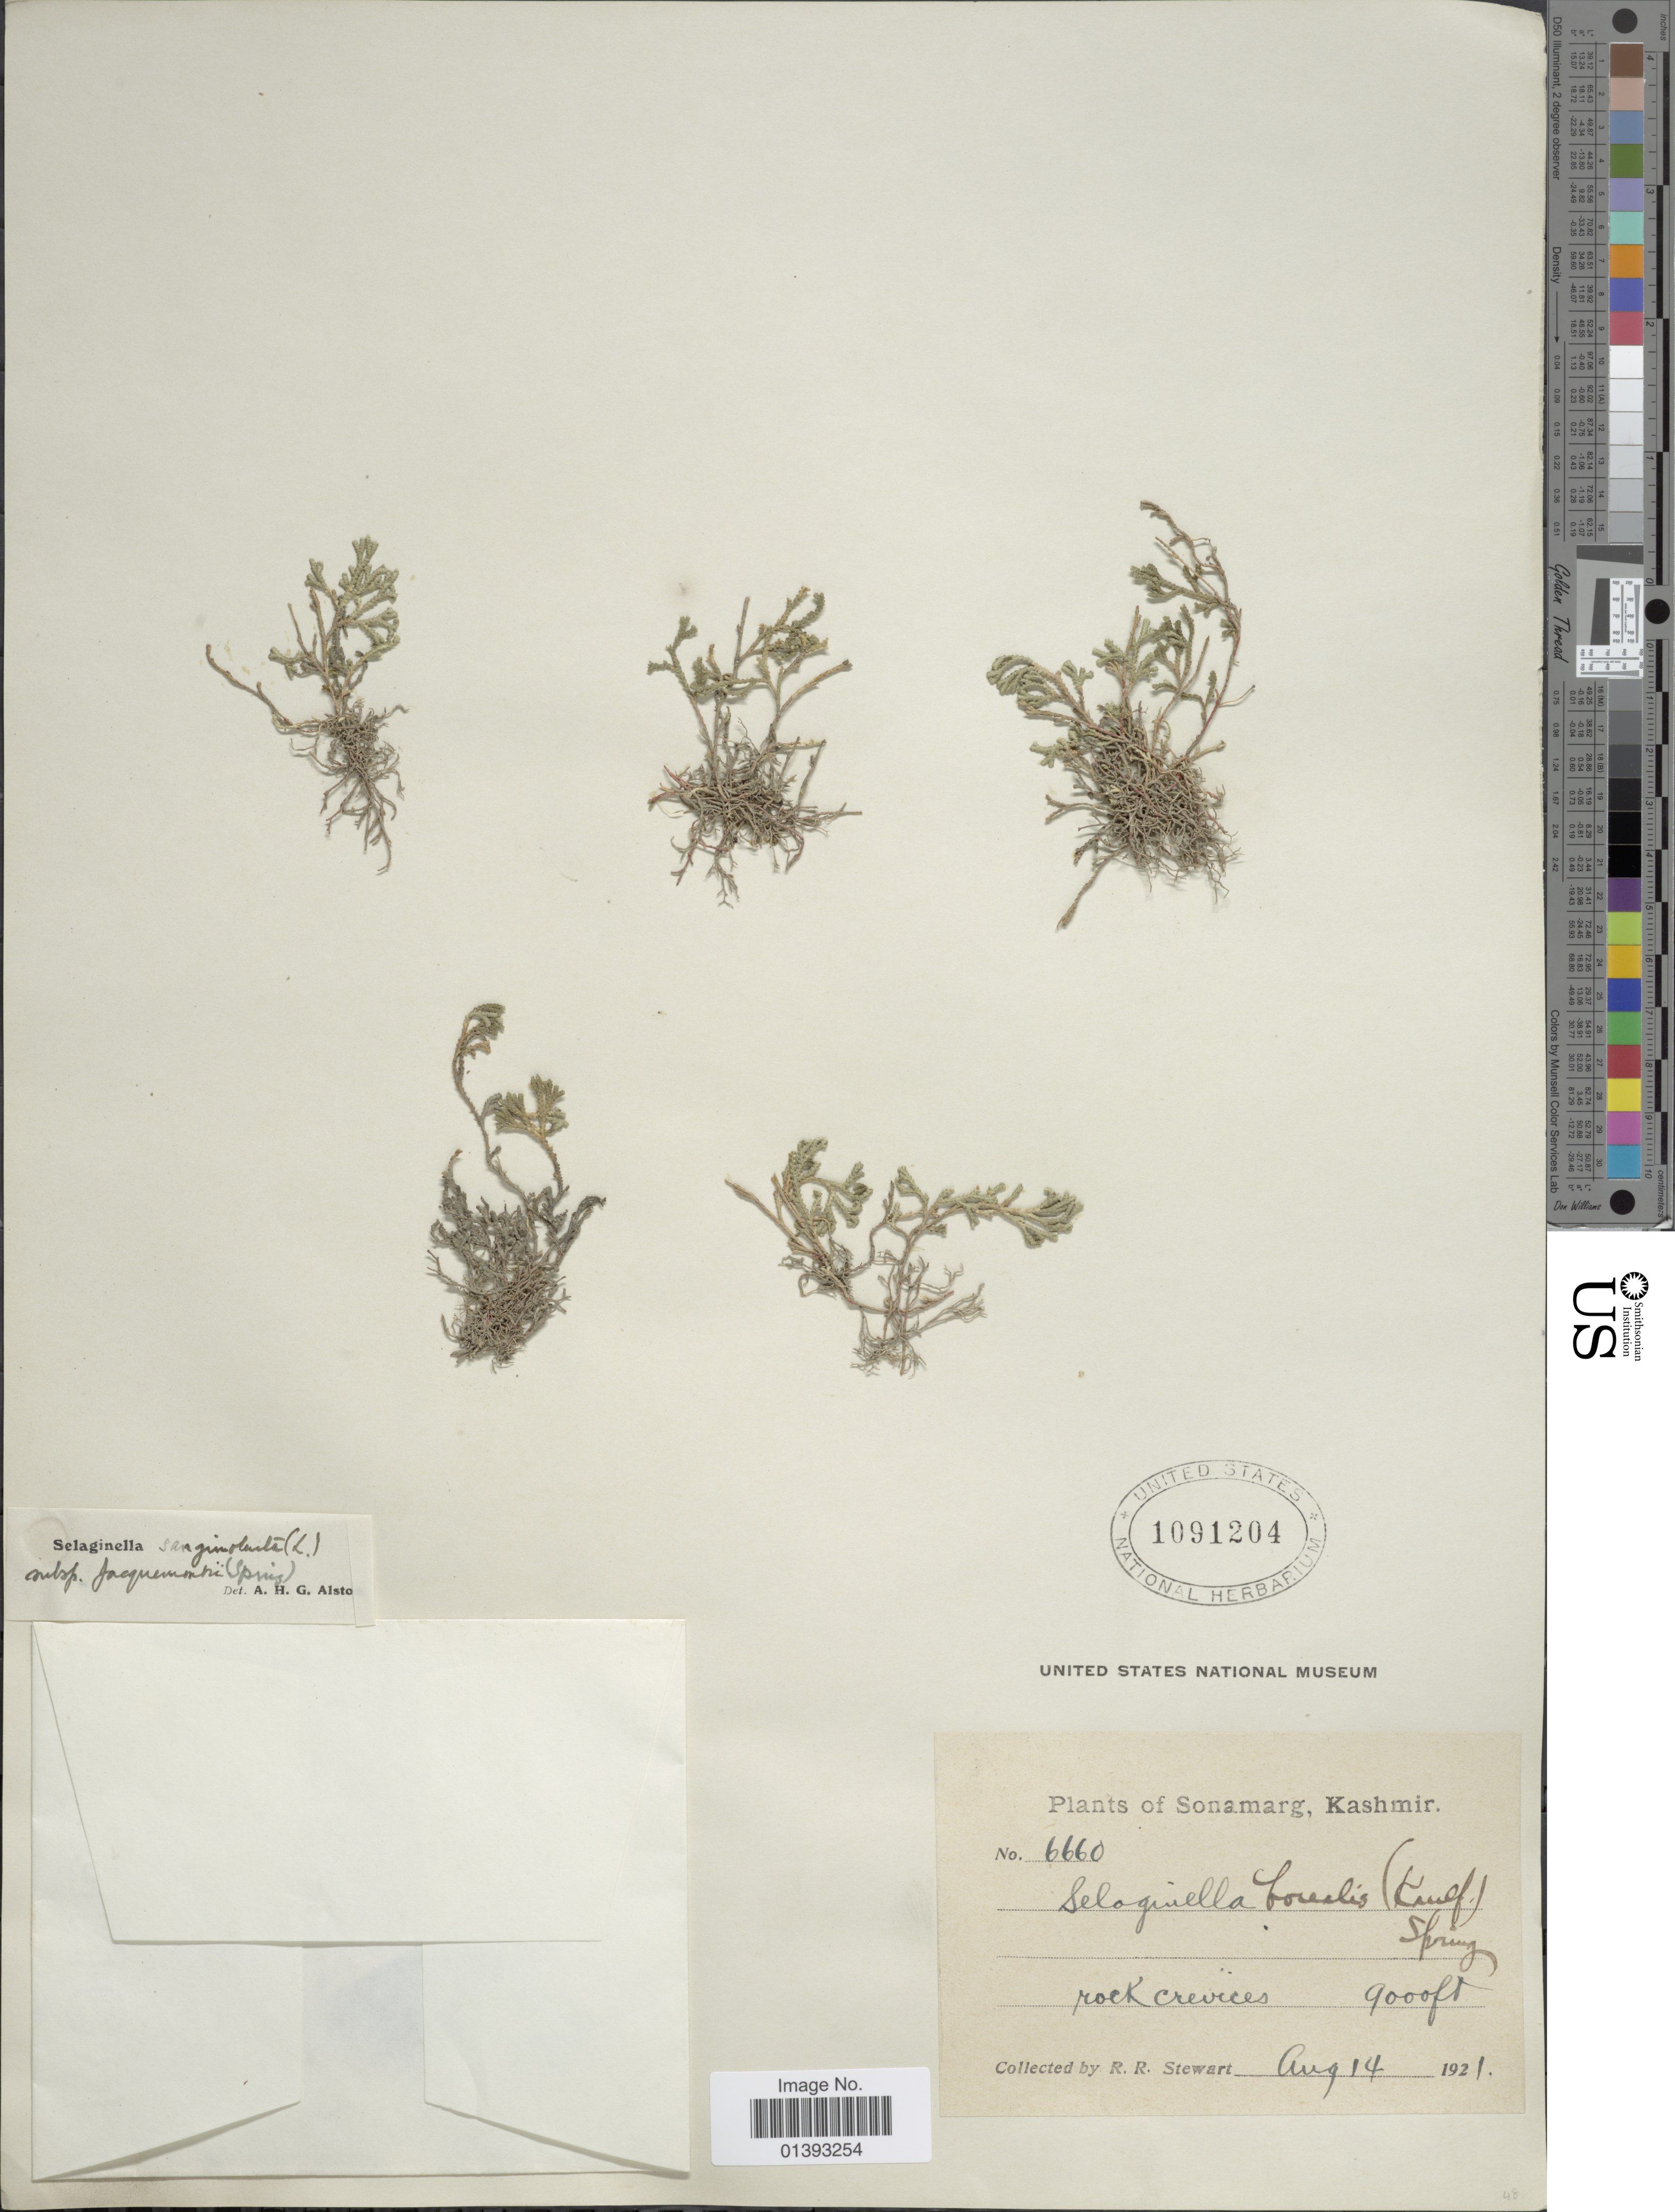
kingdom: Plantae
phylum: Tracheophyta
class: Lycopodiopsida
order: Selaginellales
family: Selaginellaceae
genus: Selaginella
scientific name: Selaginella sanguinolenta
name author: (L.) Spring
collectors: R. R. Stewart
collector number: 6660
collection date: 1921-08-14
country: India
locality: Sonamarg, Kashmir, rock crevices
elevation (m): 2743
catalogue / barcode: US 1091204